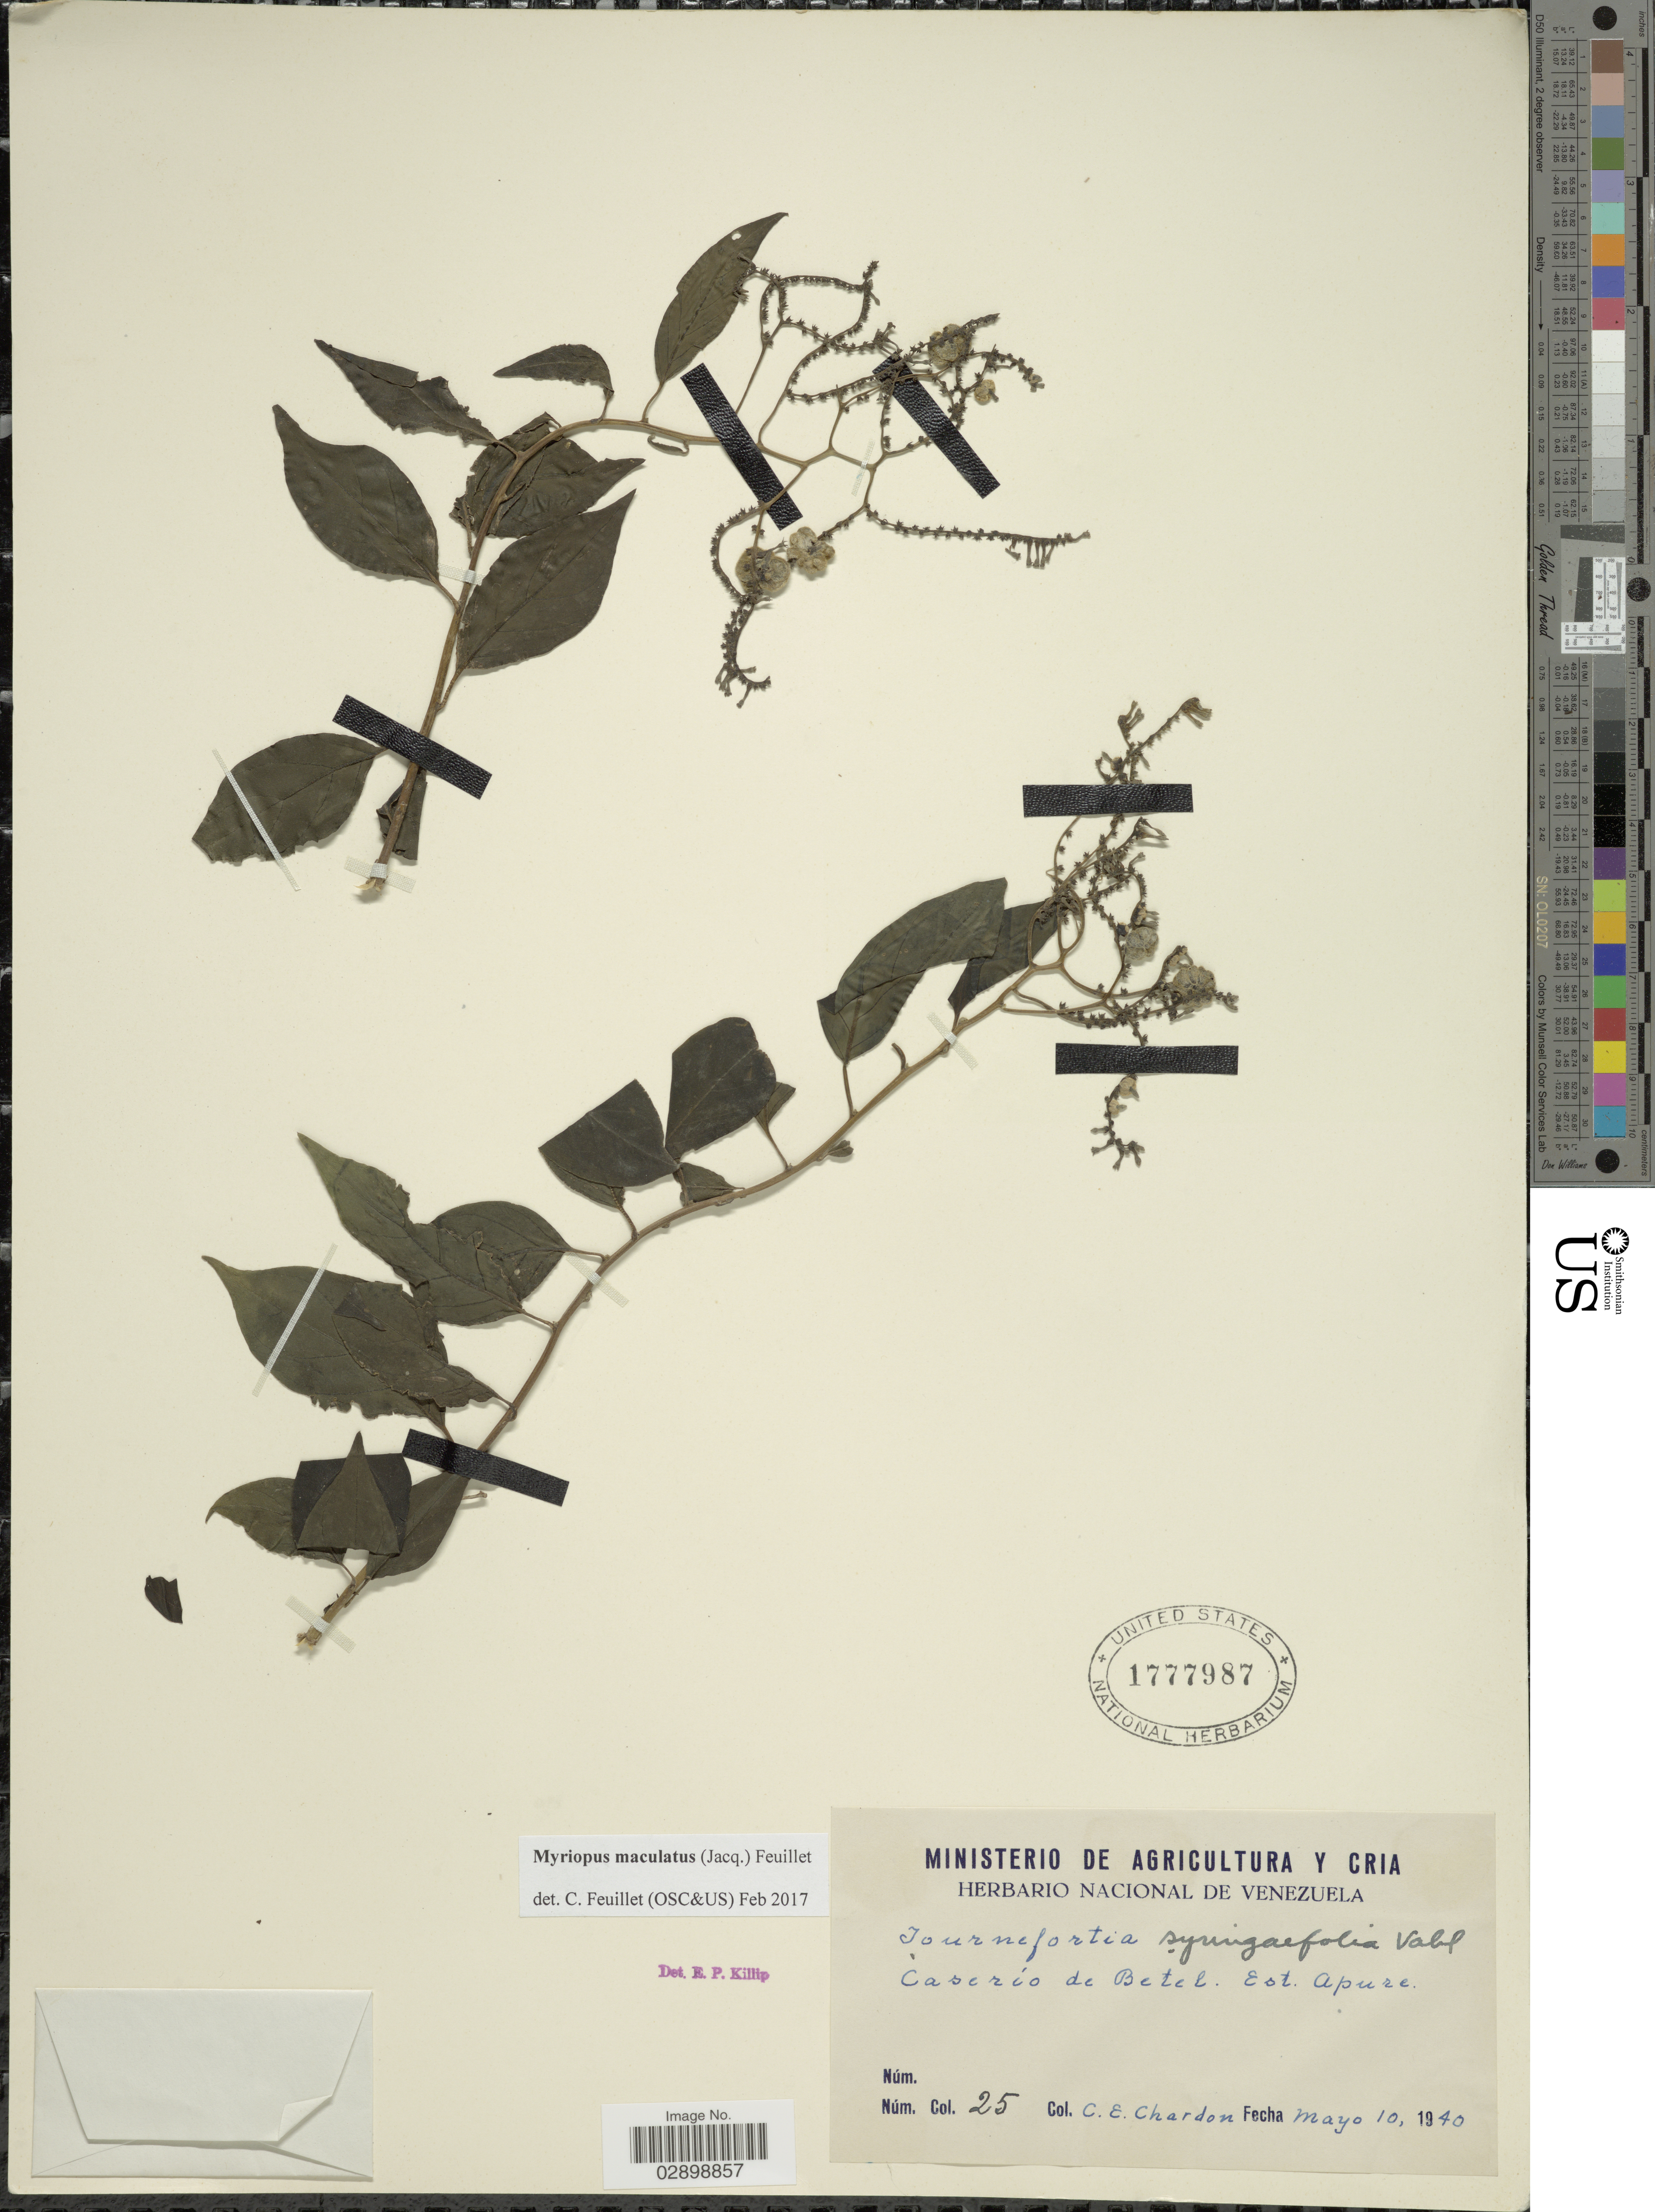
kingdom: Plantae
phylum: Tracheophyta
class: Magnoliopsida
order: Boraginales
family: Heliotropiaceae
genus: Myriopus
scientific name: Myriopus maculatus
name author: (Jacq.) Feuillet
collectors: C. E. Chardón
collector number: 25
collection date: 1940-05-10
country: Venezuela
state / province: Apure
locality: Caserío de Betel.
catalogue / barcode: US 1777987